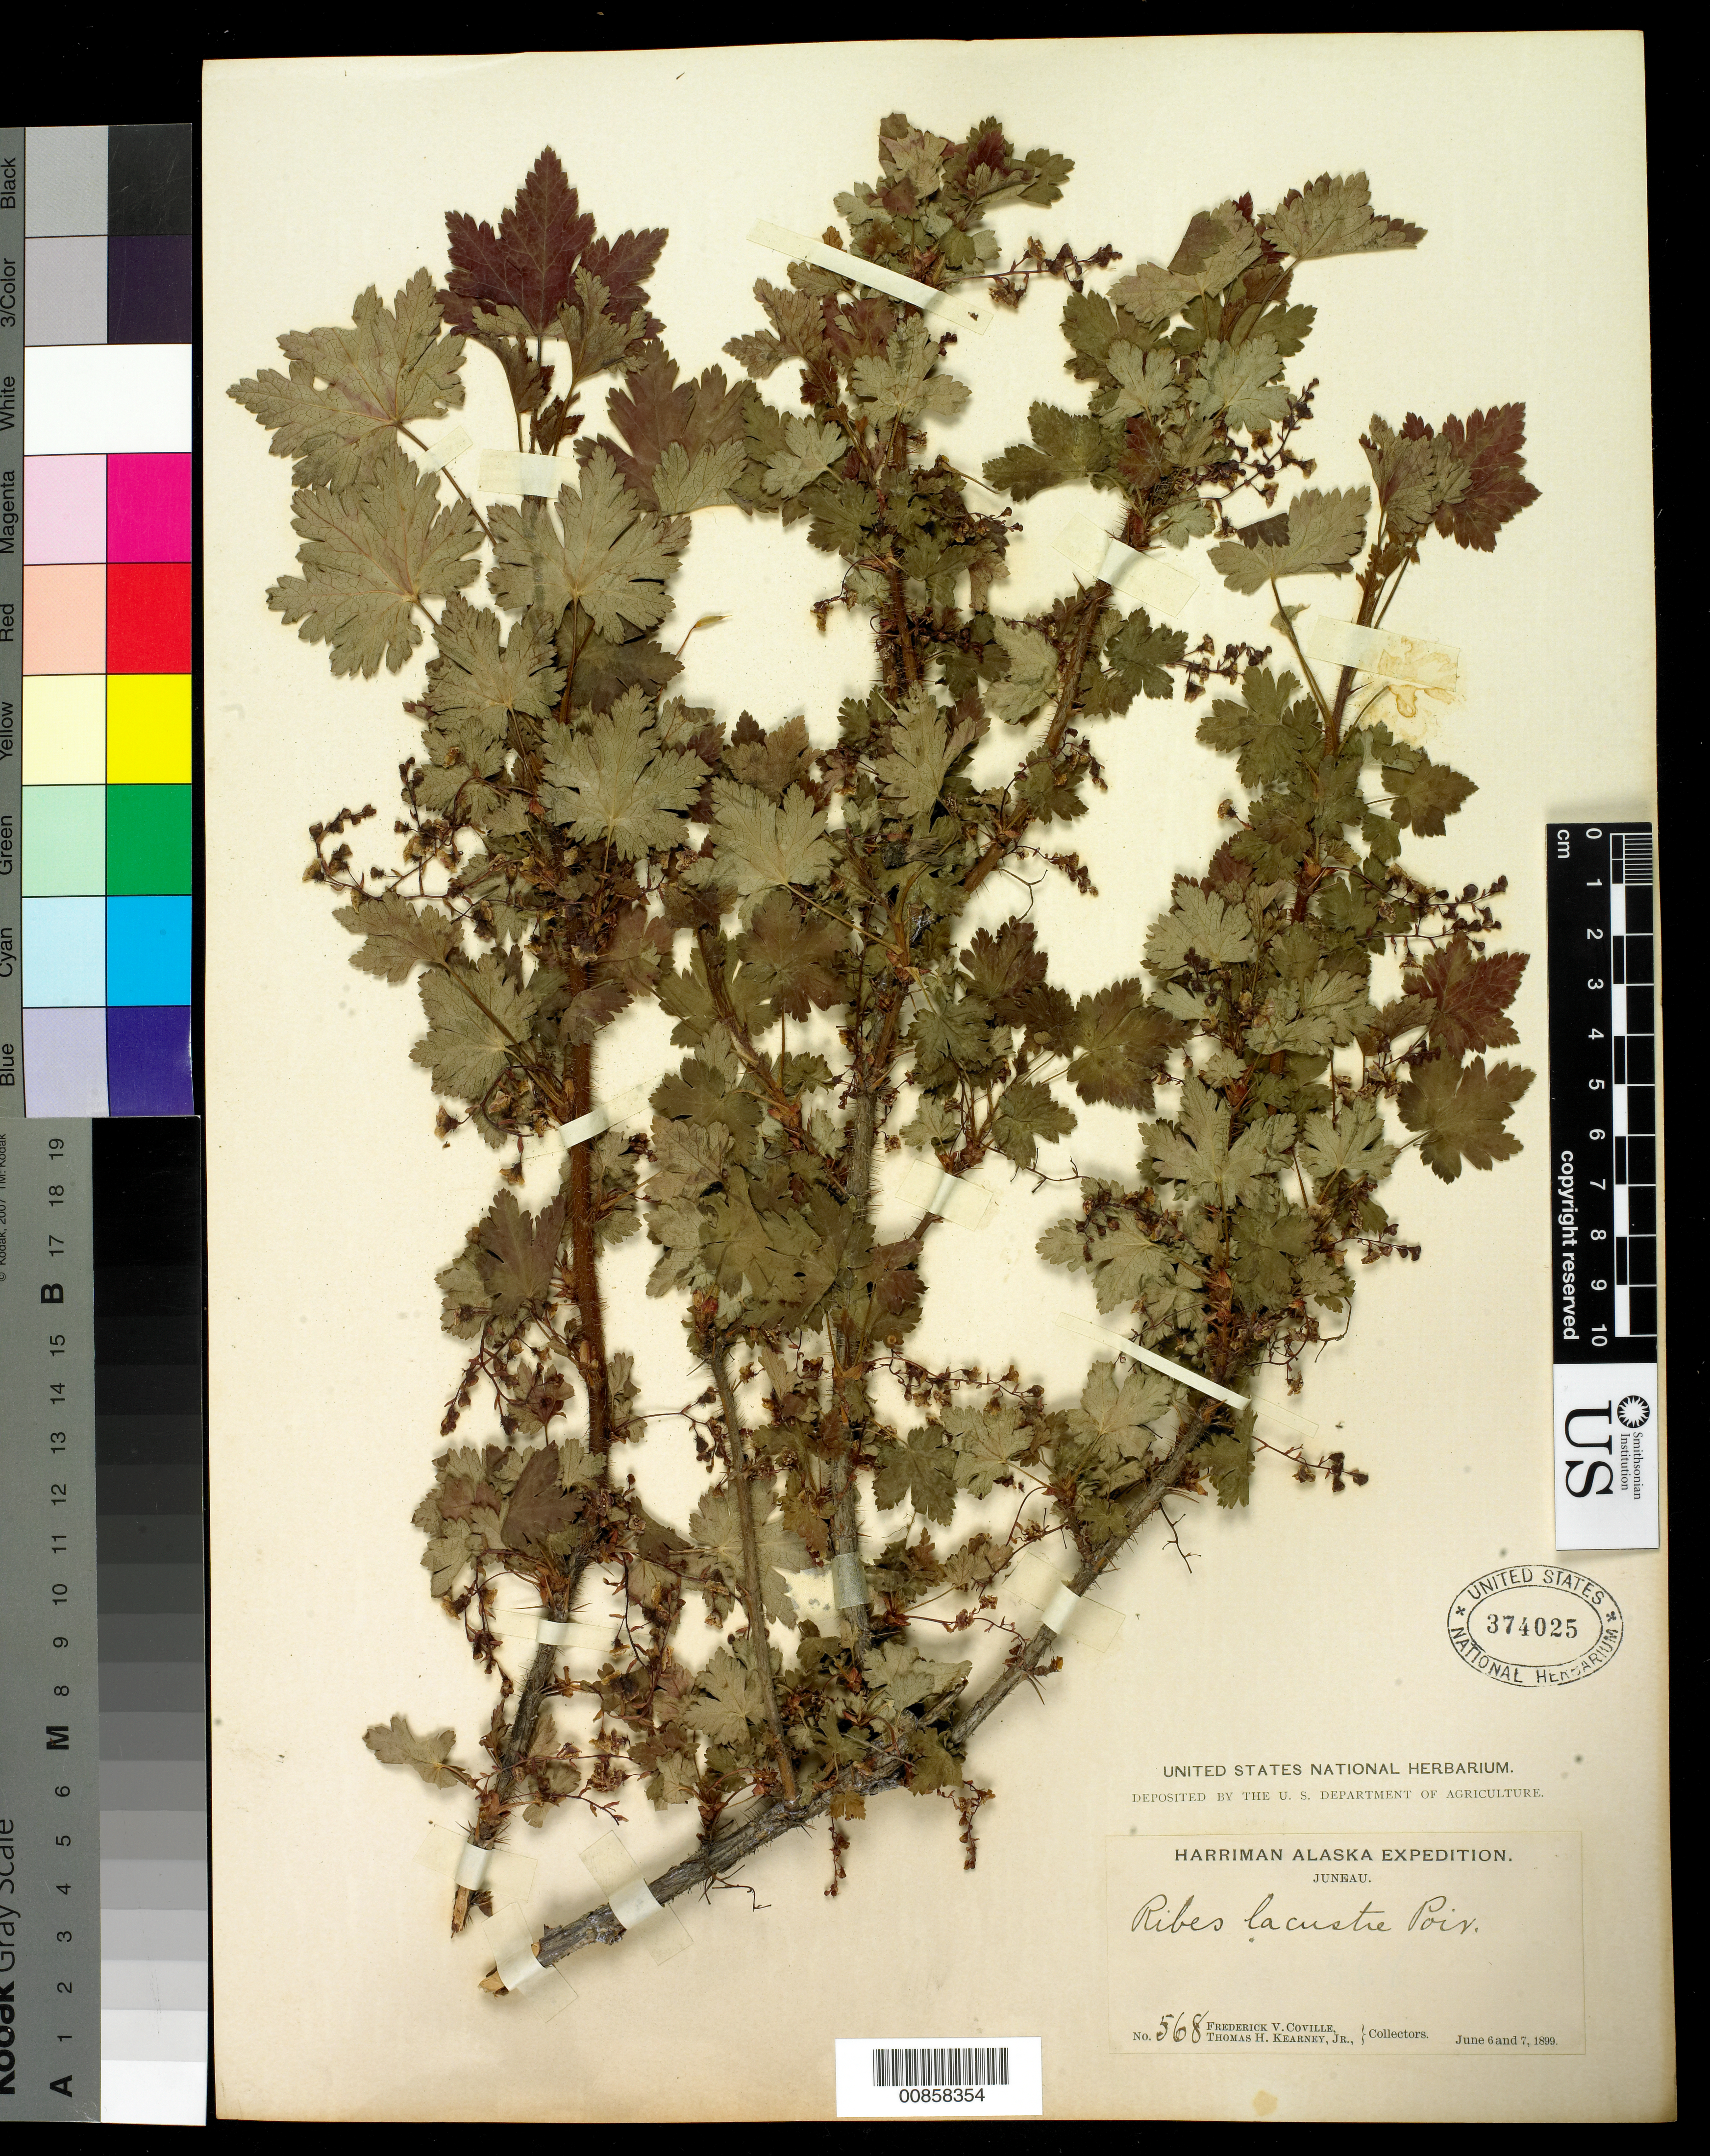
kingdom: Plantae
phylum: Tracheophyta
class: Magnoliopsida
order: Saxifragales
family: Grossulariaceae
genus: Ribes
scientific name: Ribes lacustre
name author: (Pers.) Poir.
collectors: F. V. Coville & T. H. Kearney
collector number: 568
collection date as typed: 06 Jun 1899 to 07 Jun 1899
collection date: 1899-06-06/1899-06-07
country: United States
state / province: Alaska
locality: Juneau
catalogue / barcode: US 374025